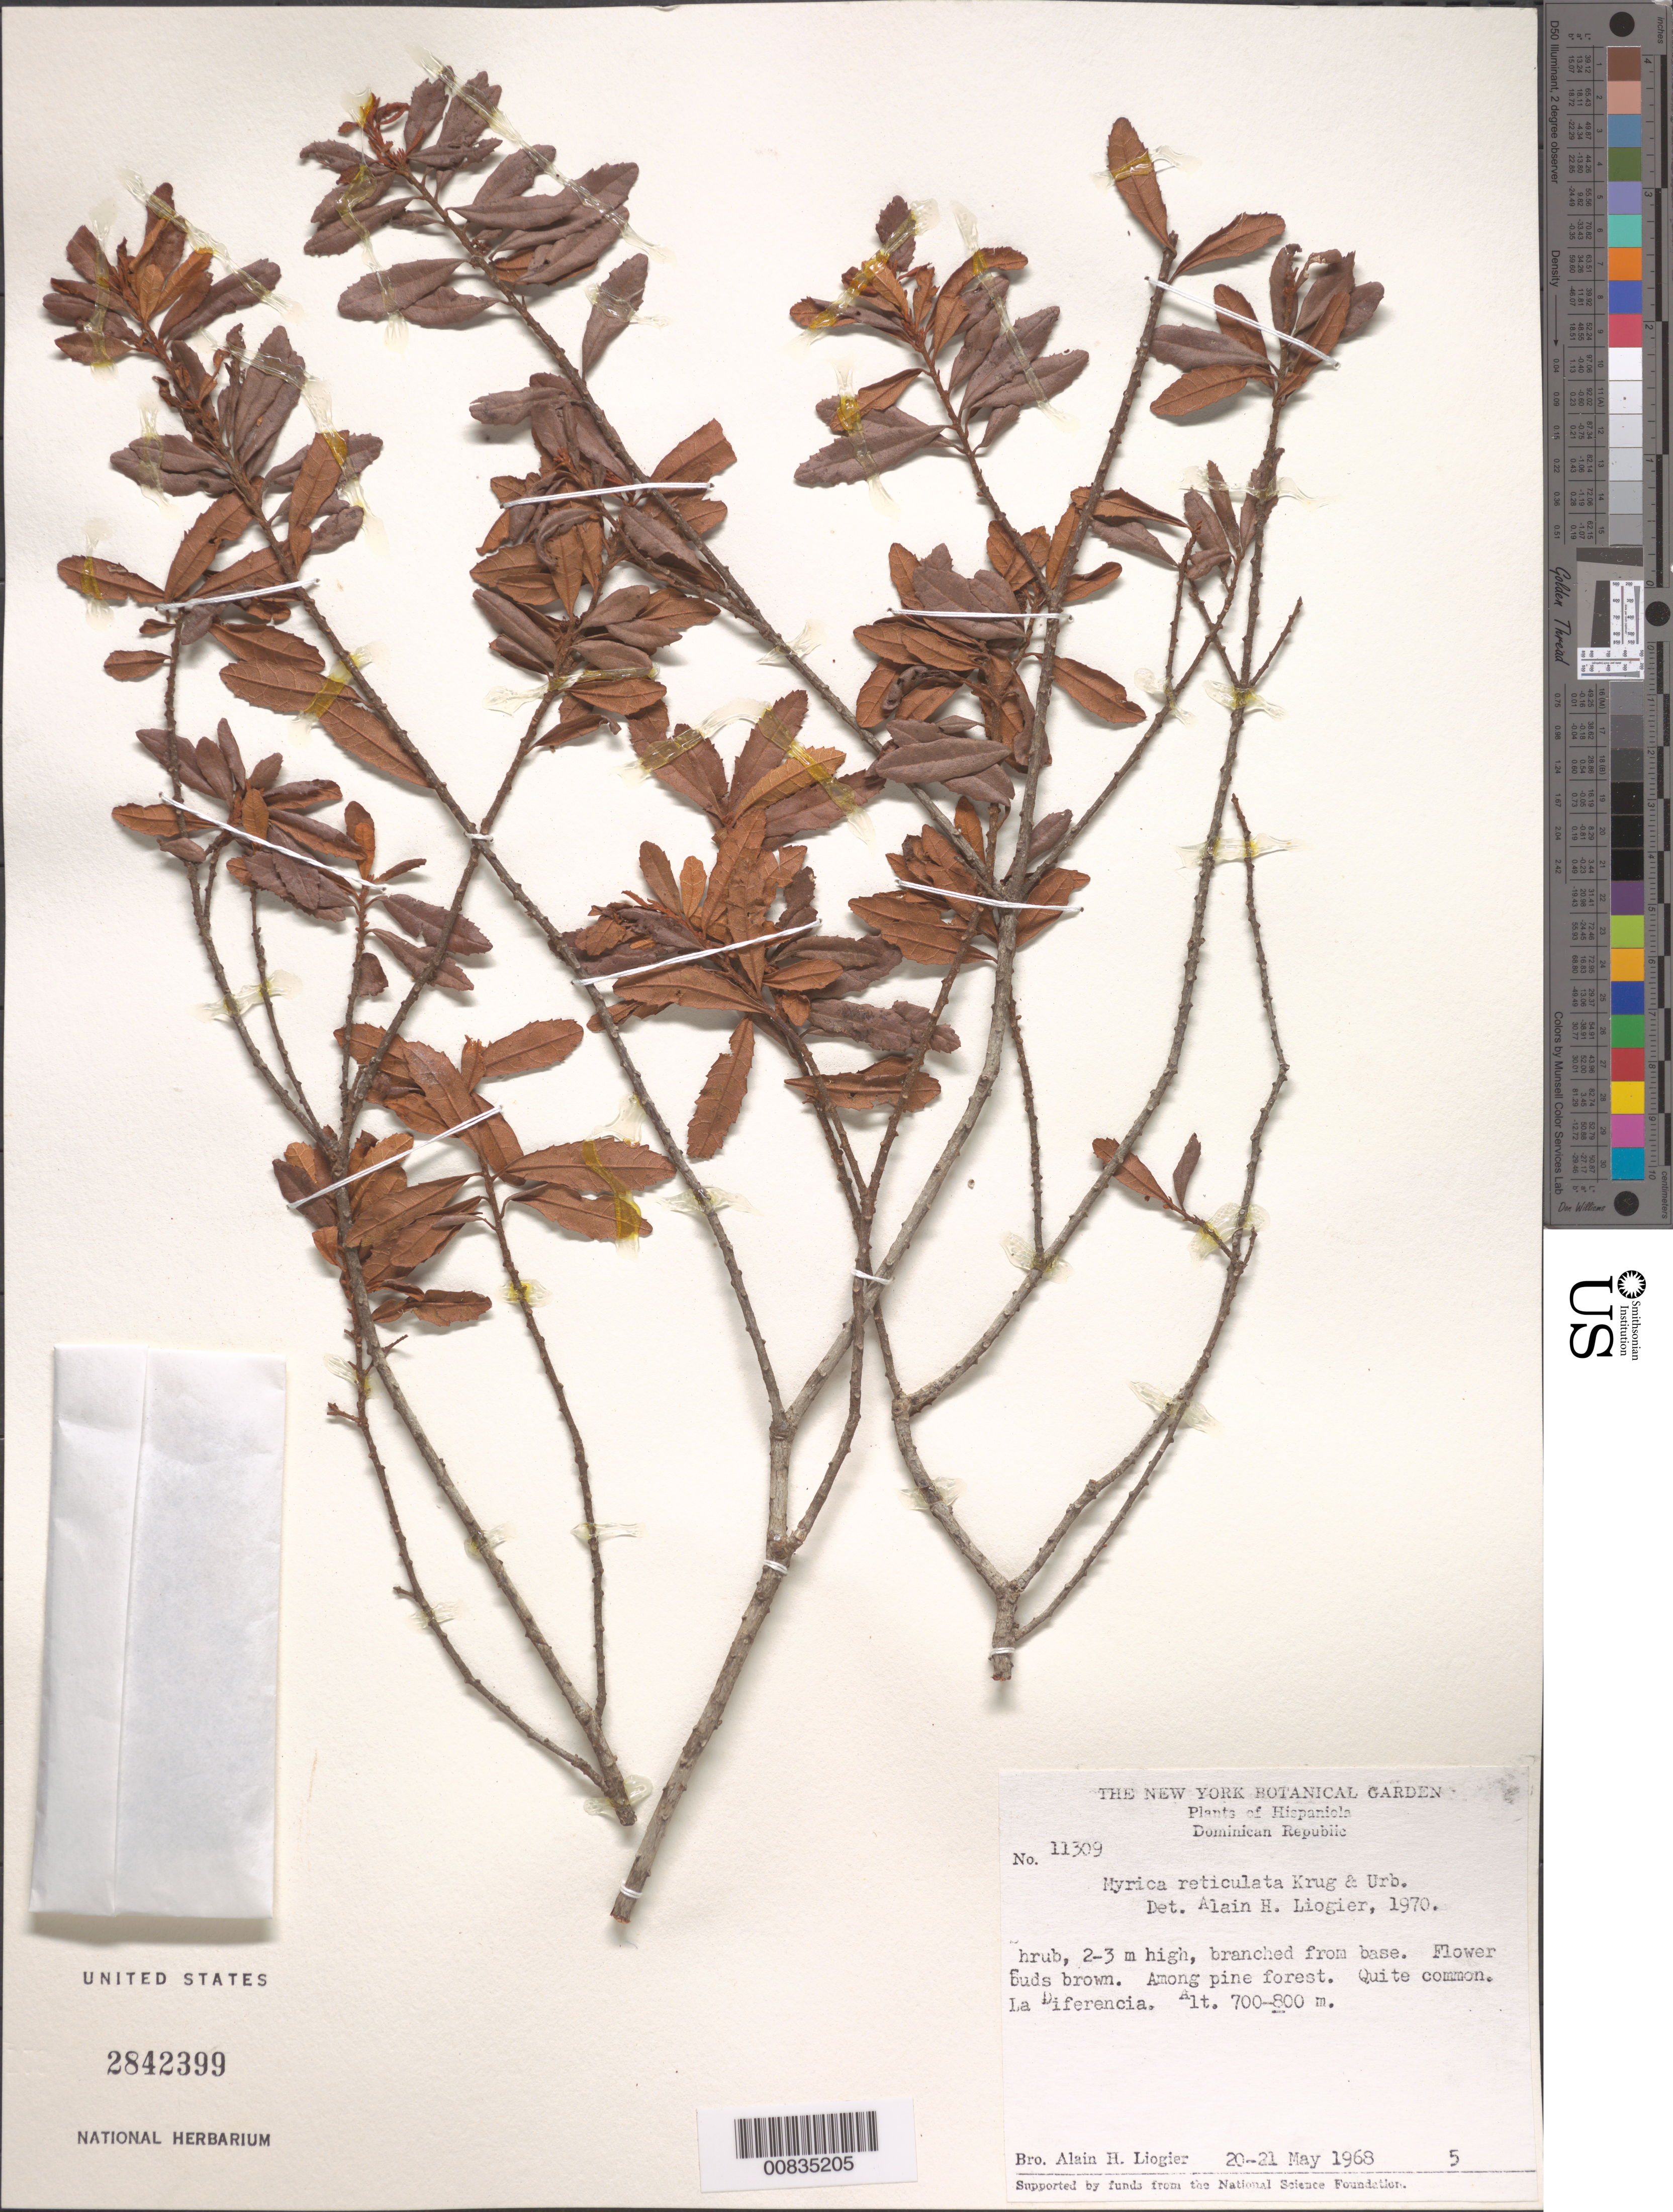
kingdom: Plantae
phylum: Tracheophyta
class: Magnoliopsida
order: Fagales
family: Myricaceae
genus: Myrica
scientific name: Myrica reticulata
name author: Krug & Urb.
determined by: Liogier, Alain H.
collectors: A. H. Liogier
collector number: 11309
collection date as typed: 20 May 1968 to 21 May 1968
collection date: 1968-05-20/1968-05-21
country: Dominican Republic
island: Hispaniola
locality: La Diferencia.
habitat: Among pine forest.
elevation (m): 700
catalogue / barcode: US 2842399